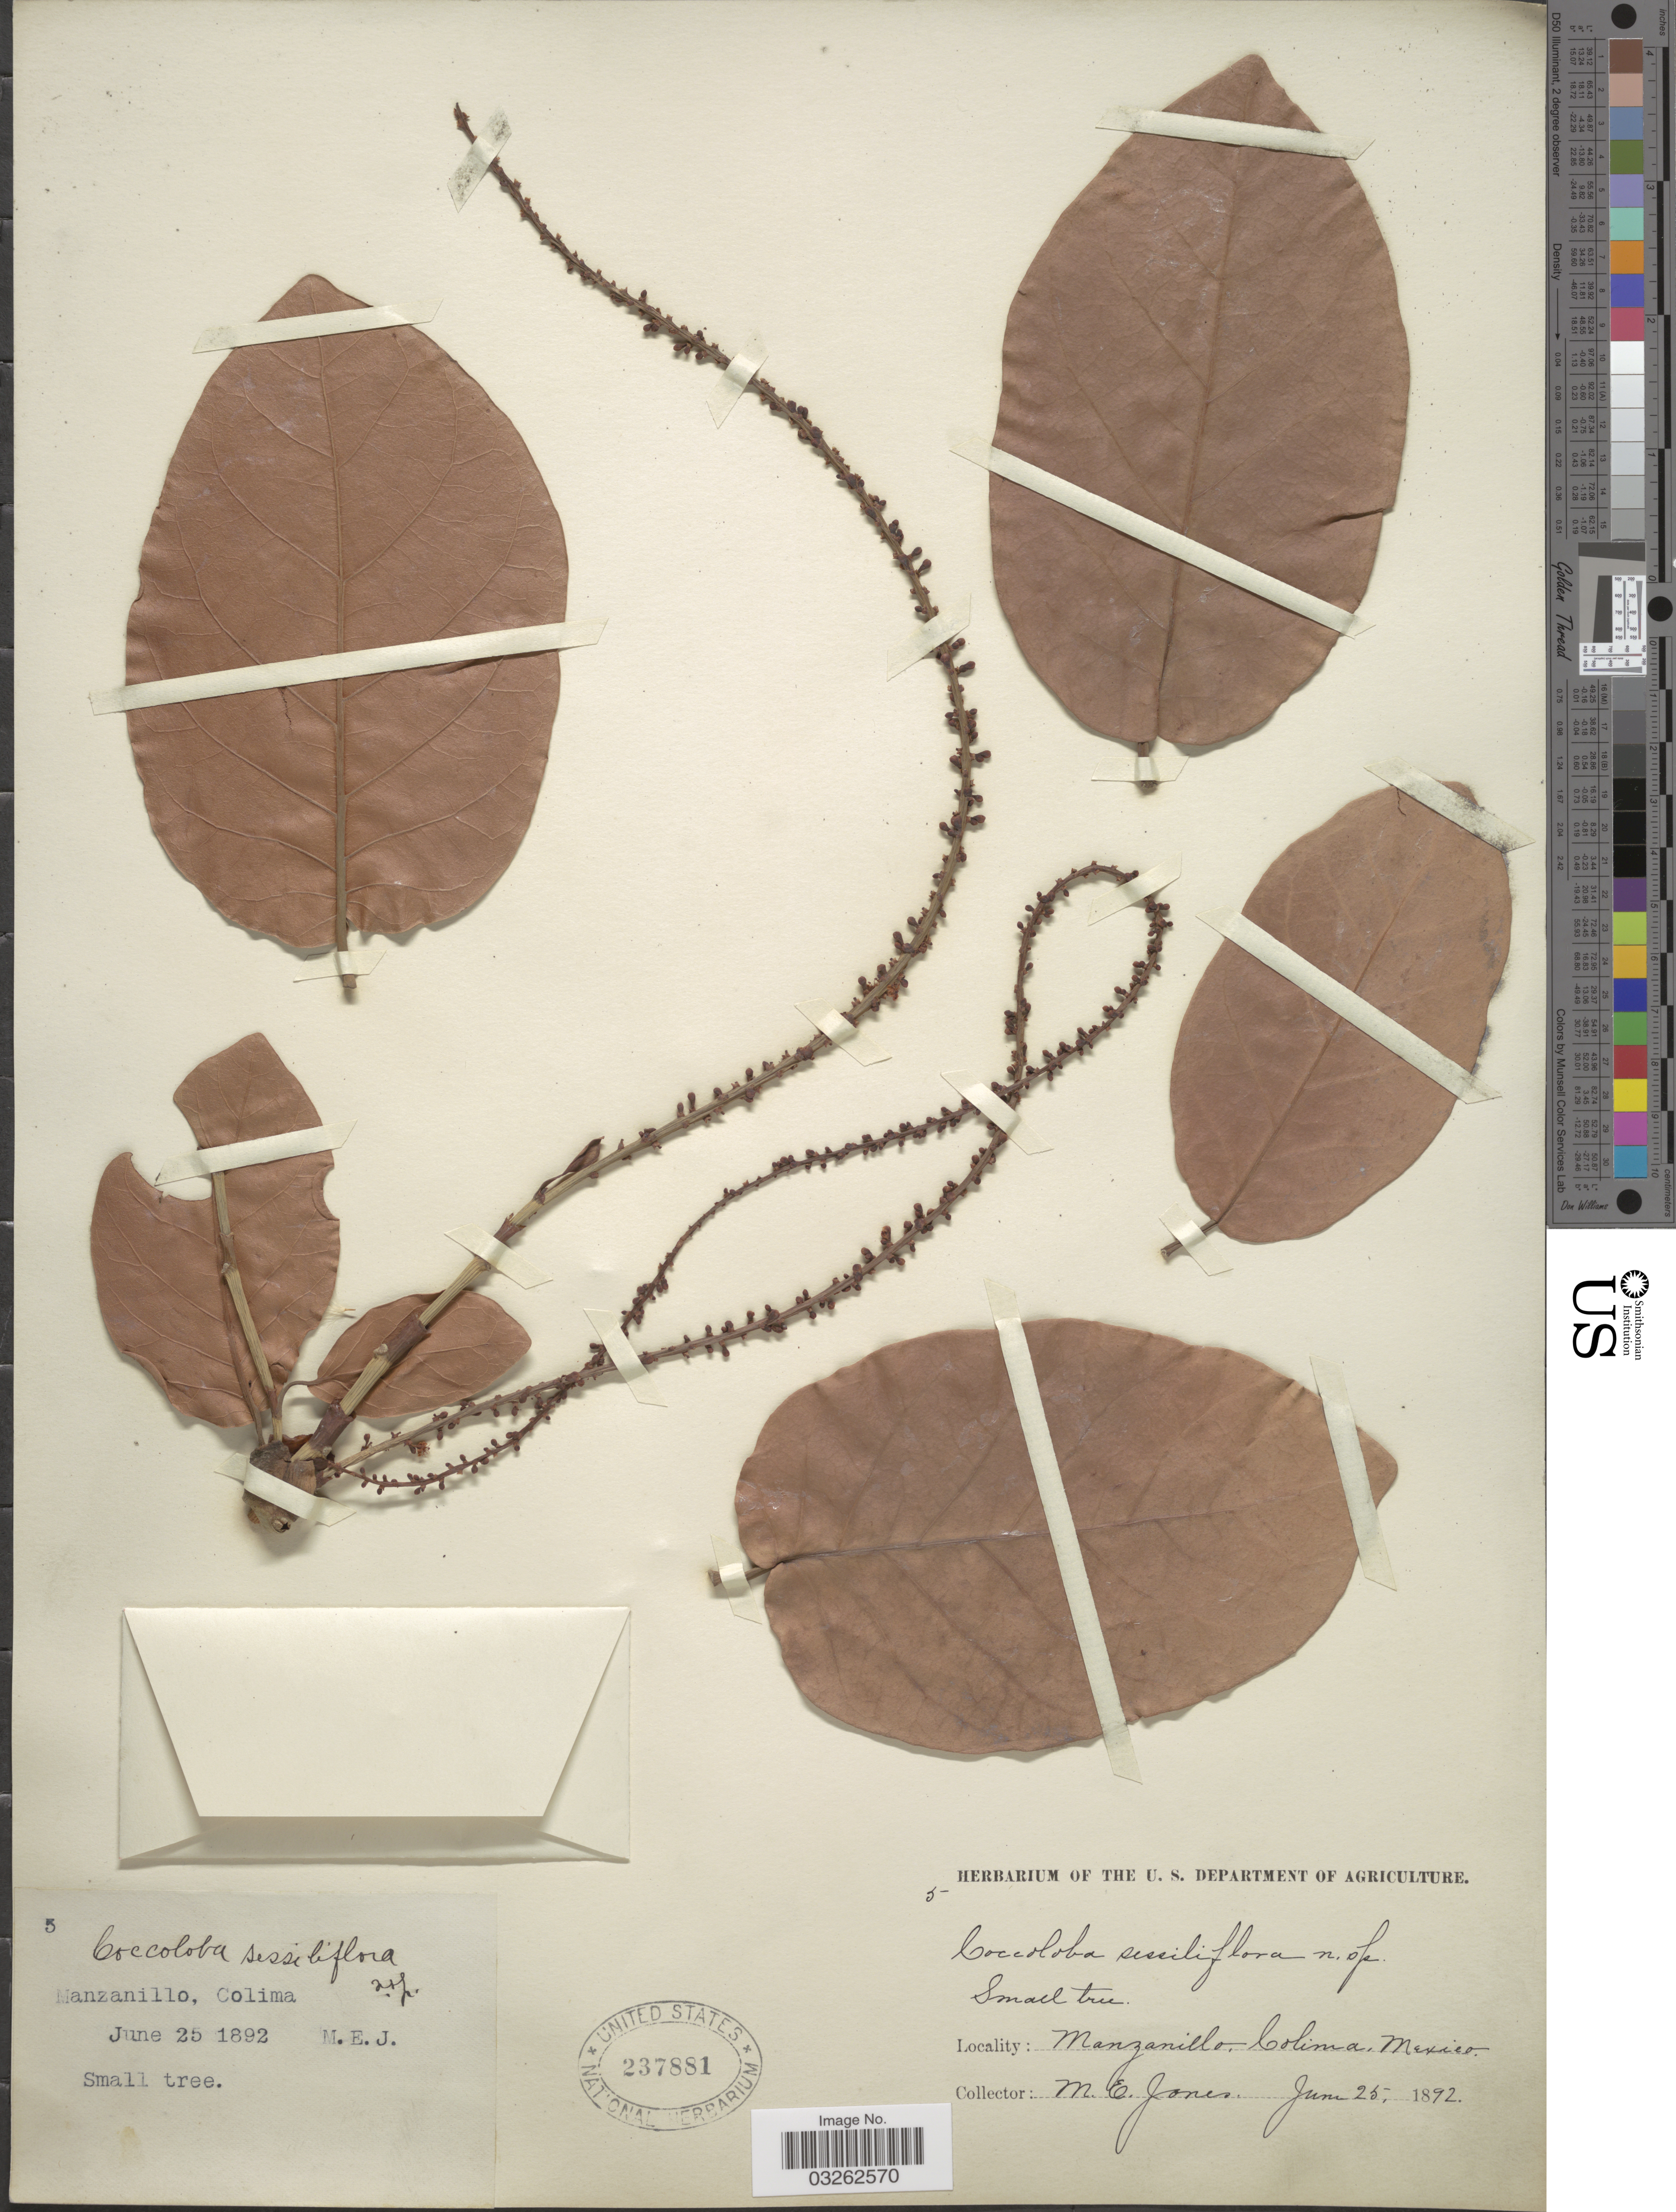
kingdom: Plantae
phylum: Tracheophyta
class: Magnoliopsida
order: Caryophyllales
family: Polygonaceae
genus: Coccoloba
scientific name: Coccoloba barbadensis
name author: Jacq.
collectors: M. E. Jones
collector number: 5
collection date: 1892-06-25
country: Mexico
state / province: Colima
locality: Manzanillo.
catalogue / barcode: US 237881